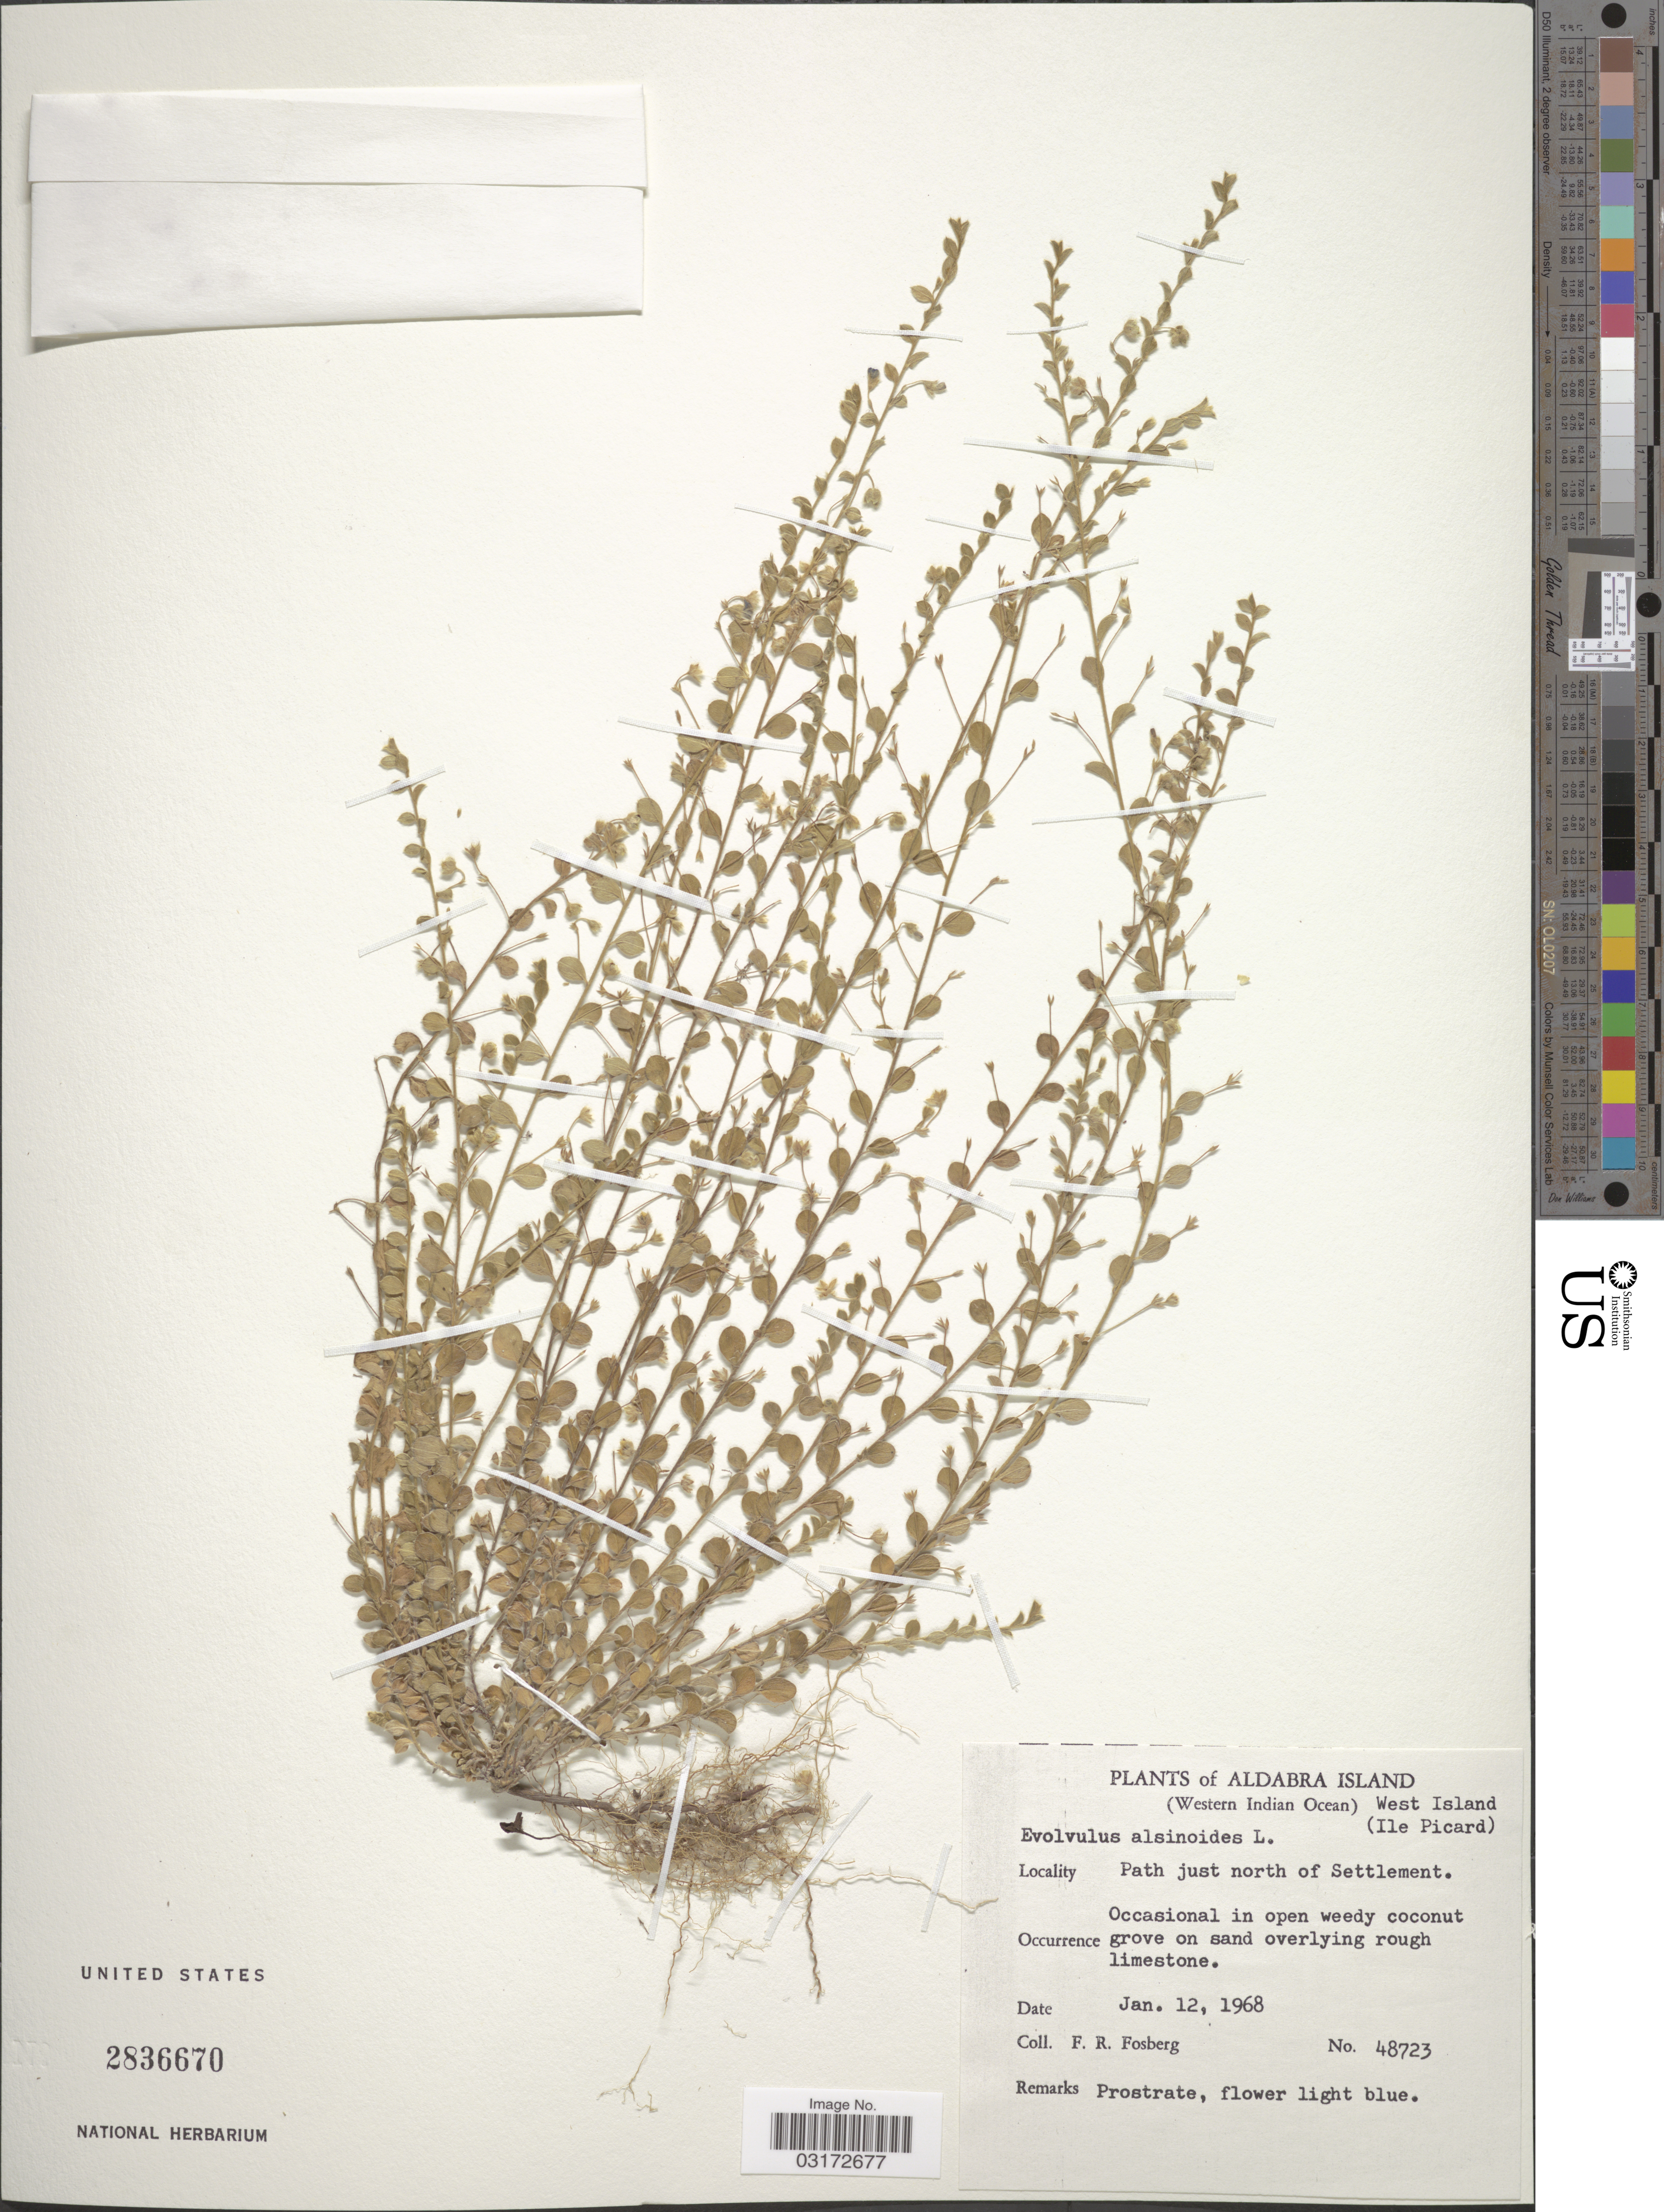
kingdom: Plantae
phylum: Tracheophyta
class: Magnoliopsida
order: Solanales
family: Convolvulaceae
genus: Evolvulus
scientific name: Evolvulus alsinoides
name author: (L.) L.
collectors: F. R. Fosberg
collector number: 48723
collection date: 1968-01-12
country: Seychelles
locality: Aldabra Island. (Western Indian Ocean) West Island (Ile Picard). Path just north of Settlement.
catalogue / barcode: US 2836670